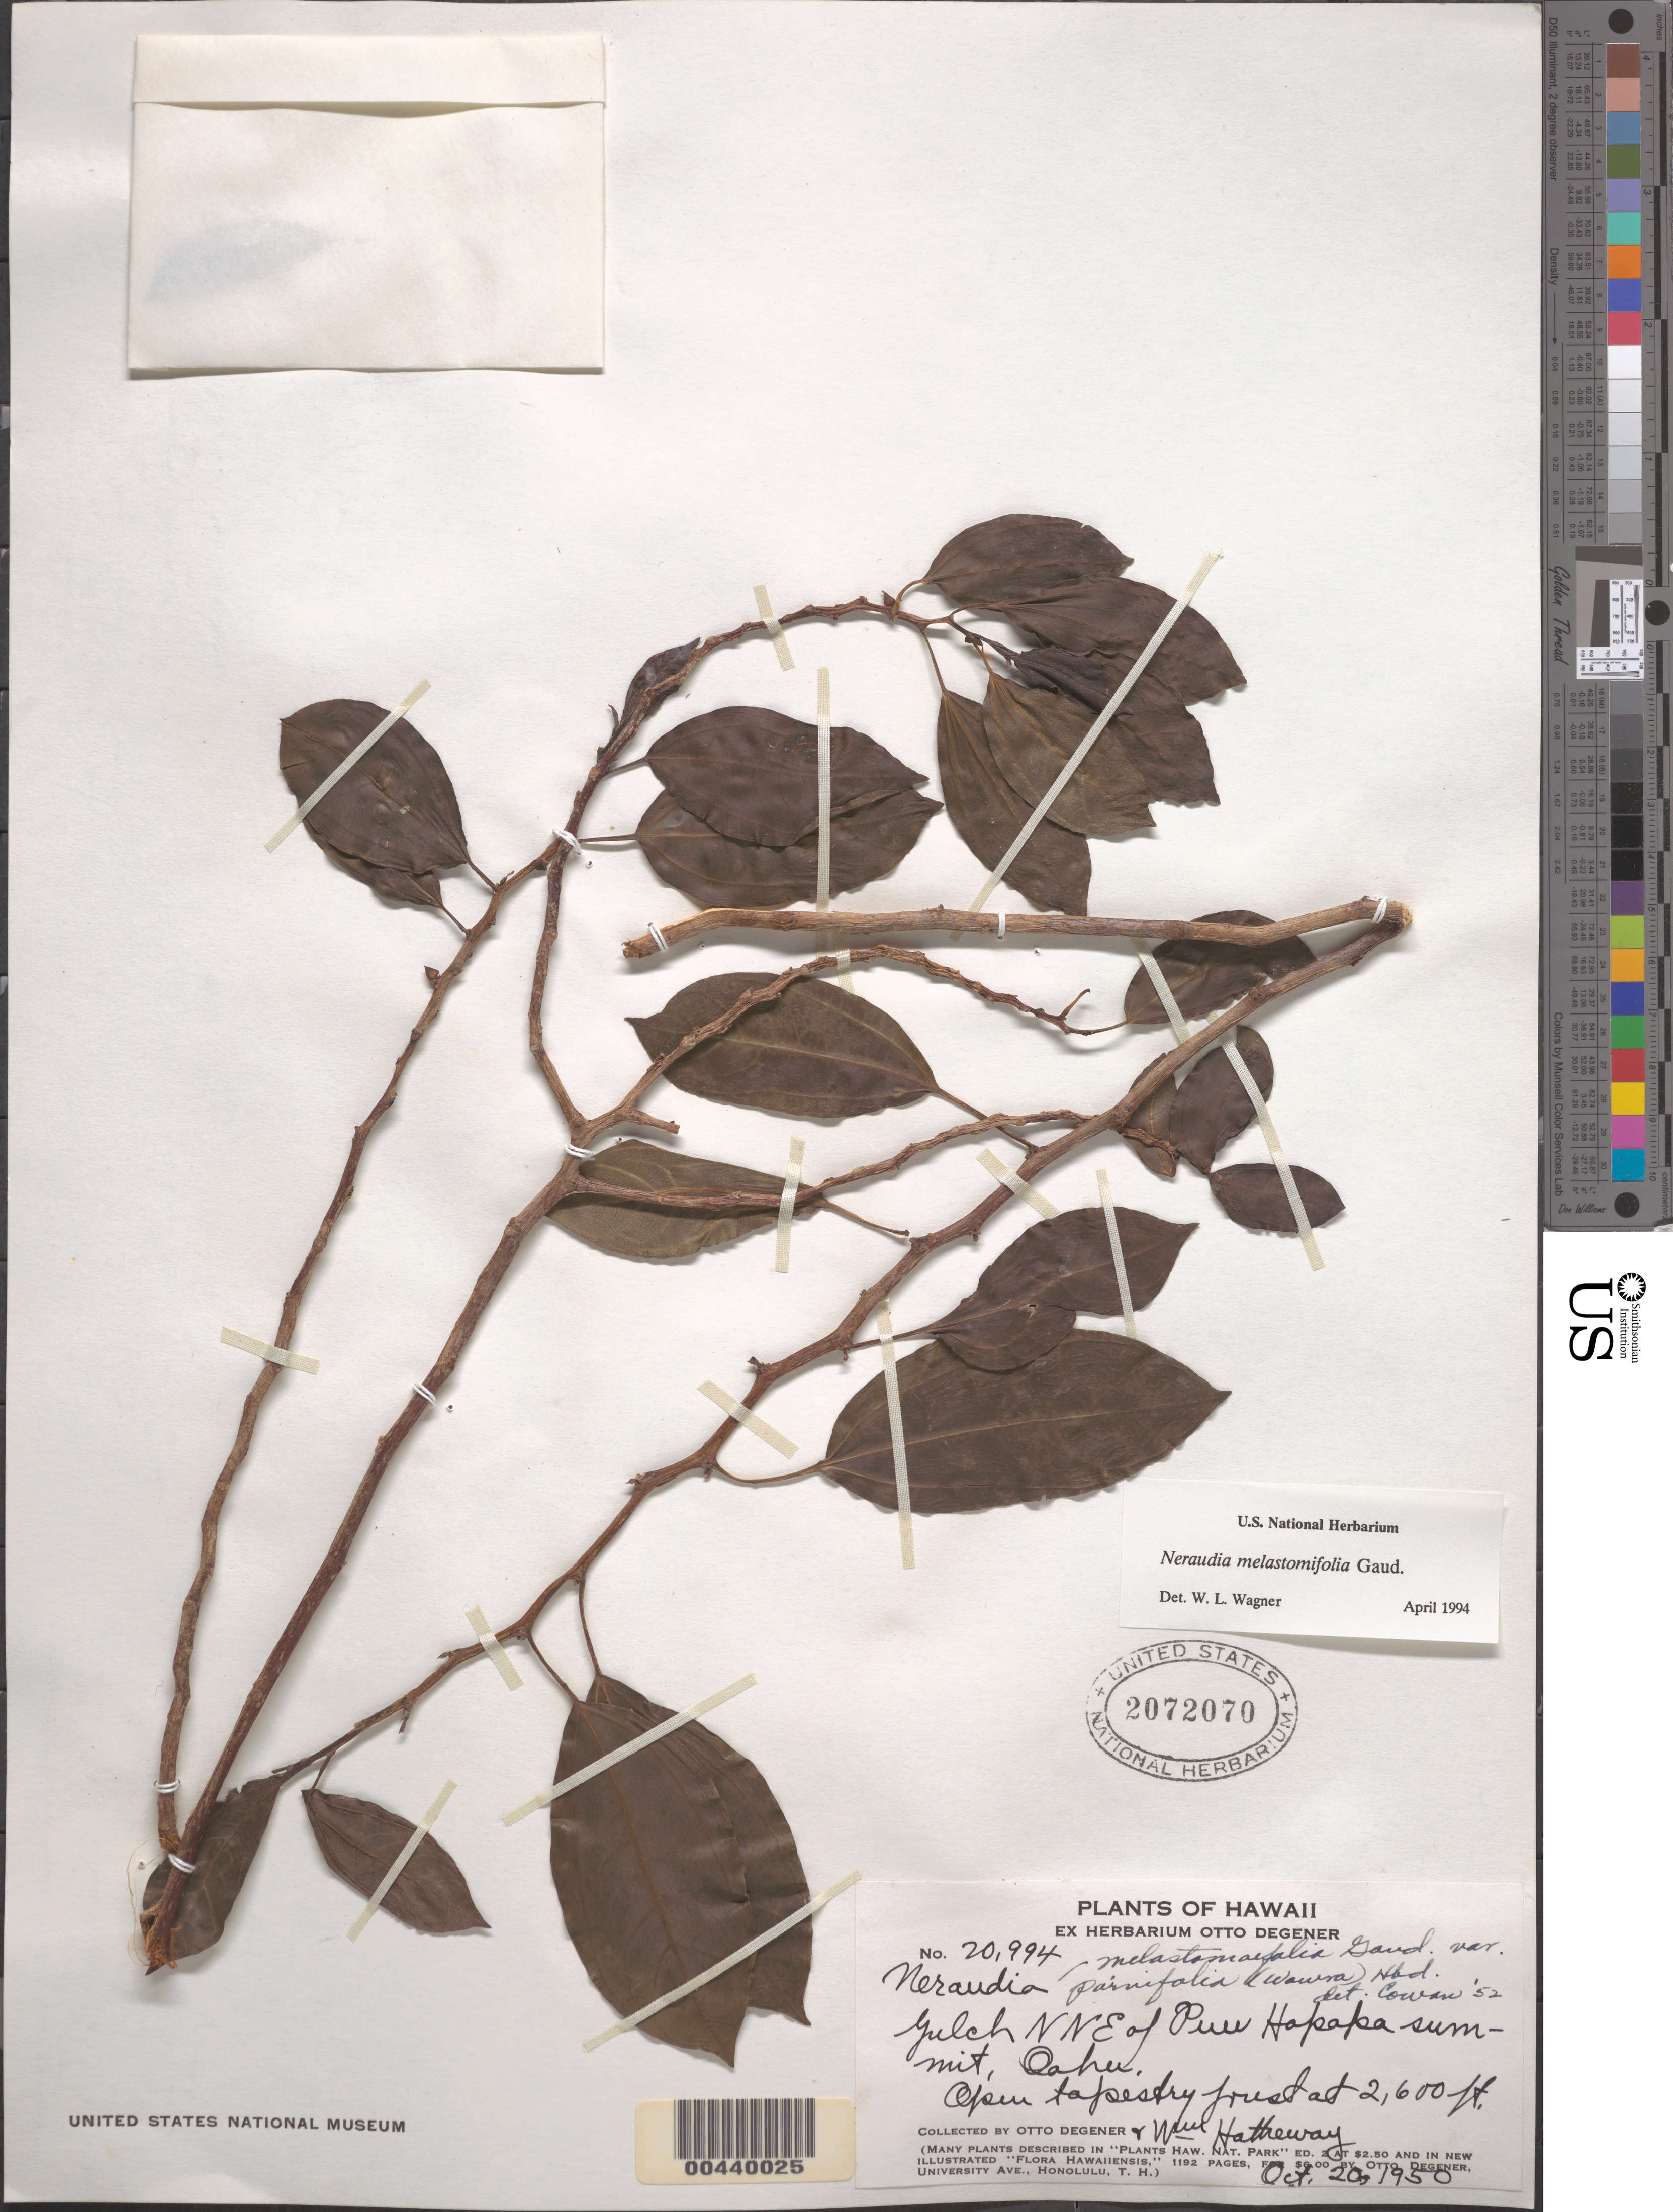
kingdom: Plantae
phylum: Tracheophyta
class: Magnoliopsida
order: Rosales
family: Urticaceae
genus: Neraudia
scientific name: Neraudia melastomifolia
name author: Gaudich.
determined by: Wagner, W. L., (BOT), Smithsonian Institution - National Museum of Natural History (UNITED STATES)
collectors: O. Degener & W. Hatheway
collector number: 20994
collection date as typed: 20 Oct 1950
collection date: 1950-10-20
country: United States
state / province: Hawaii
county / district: Honolulu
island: Oahu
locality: Gulch NNE of Puu Hapapa summit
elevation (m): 792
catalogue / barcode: US 2072070